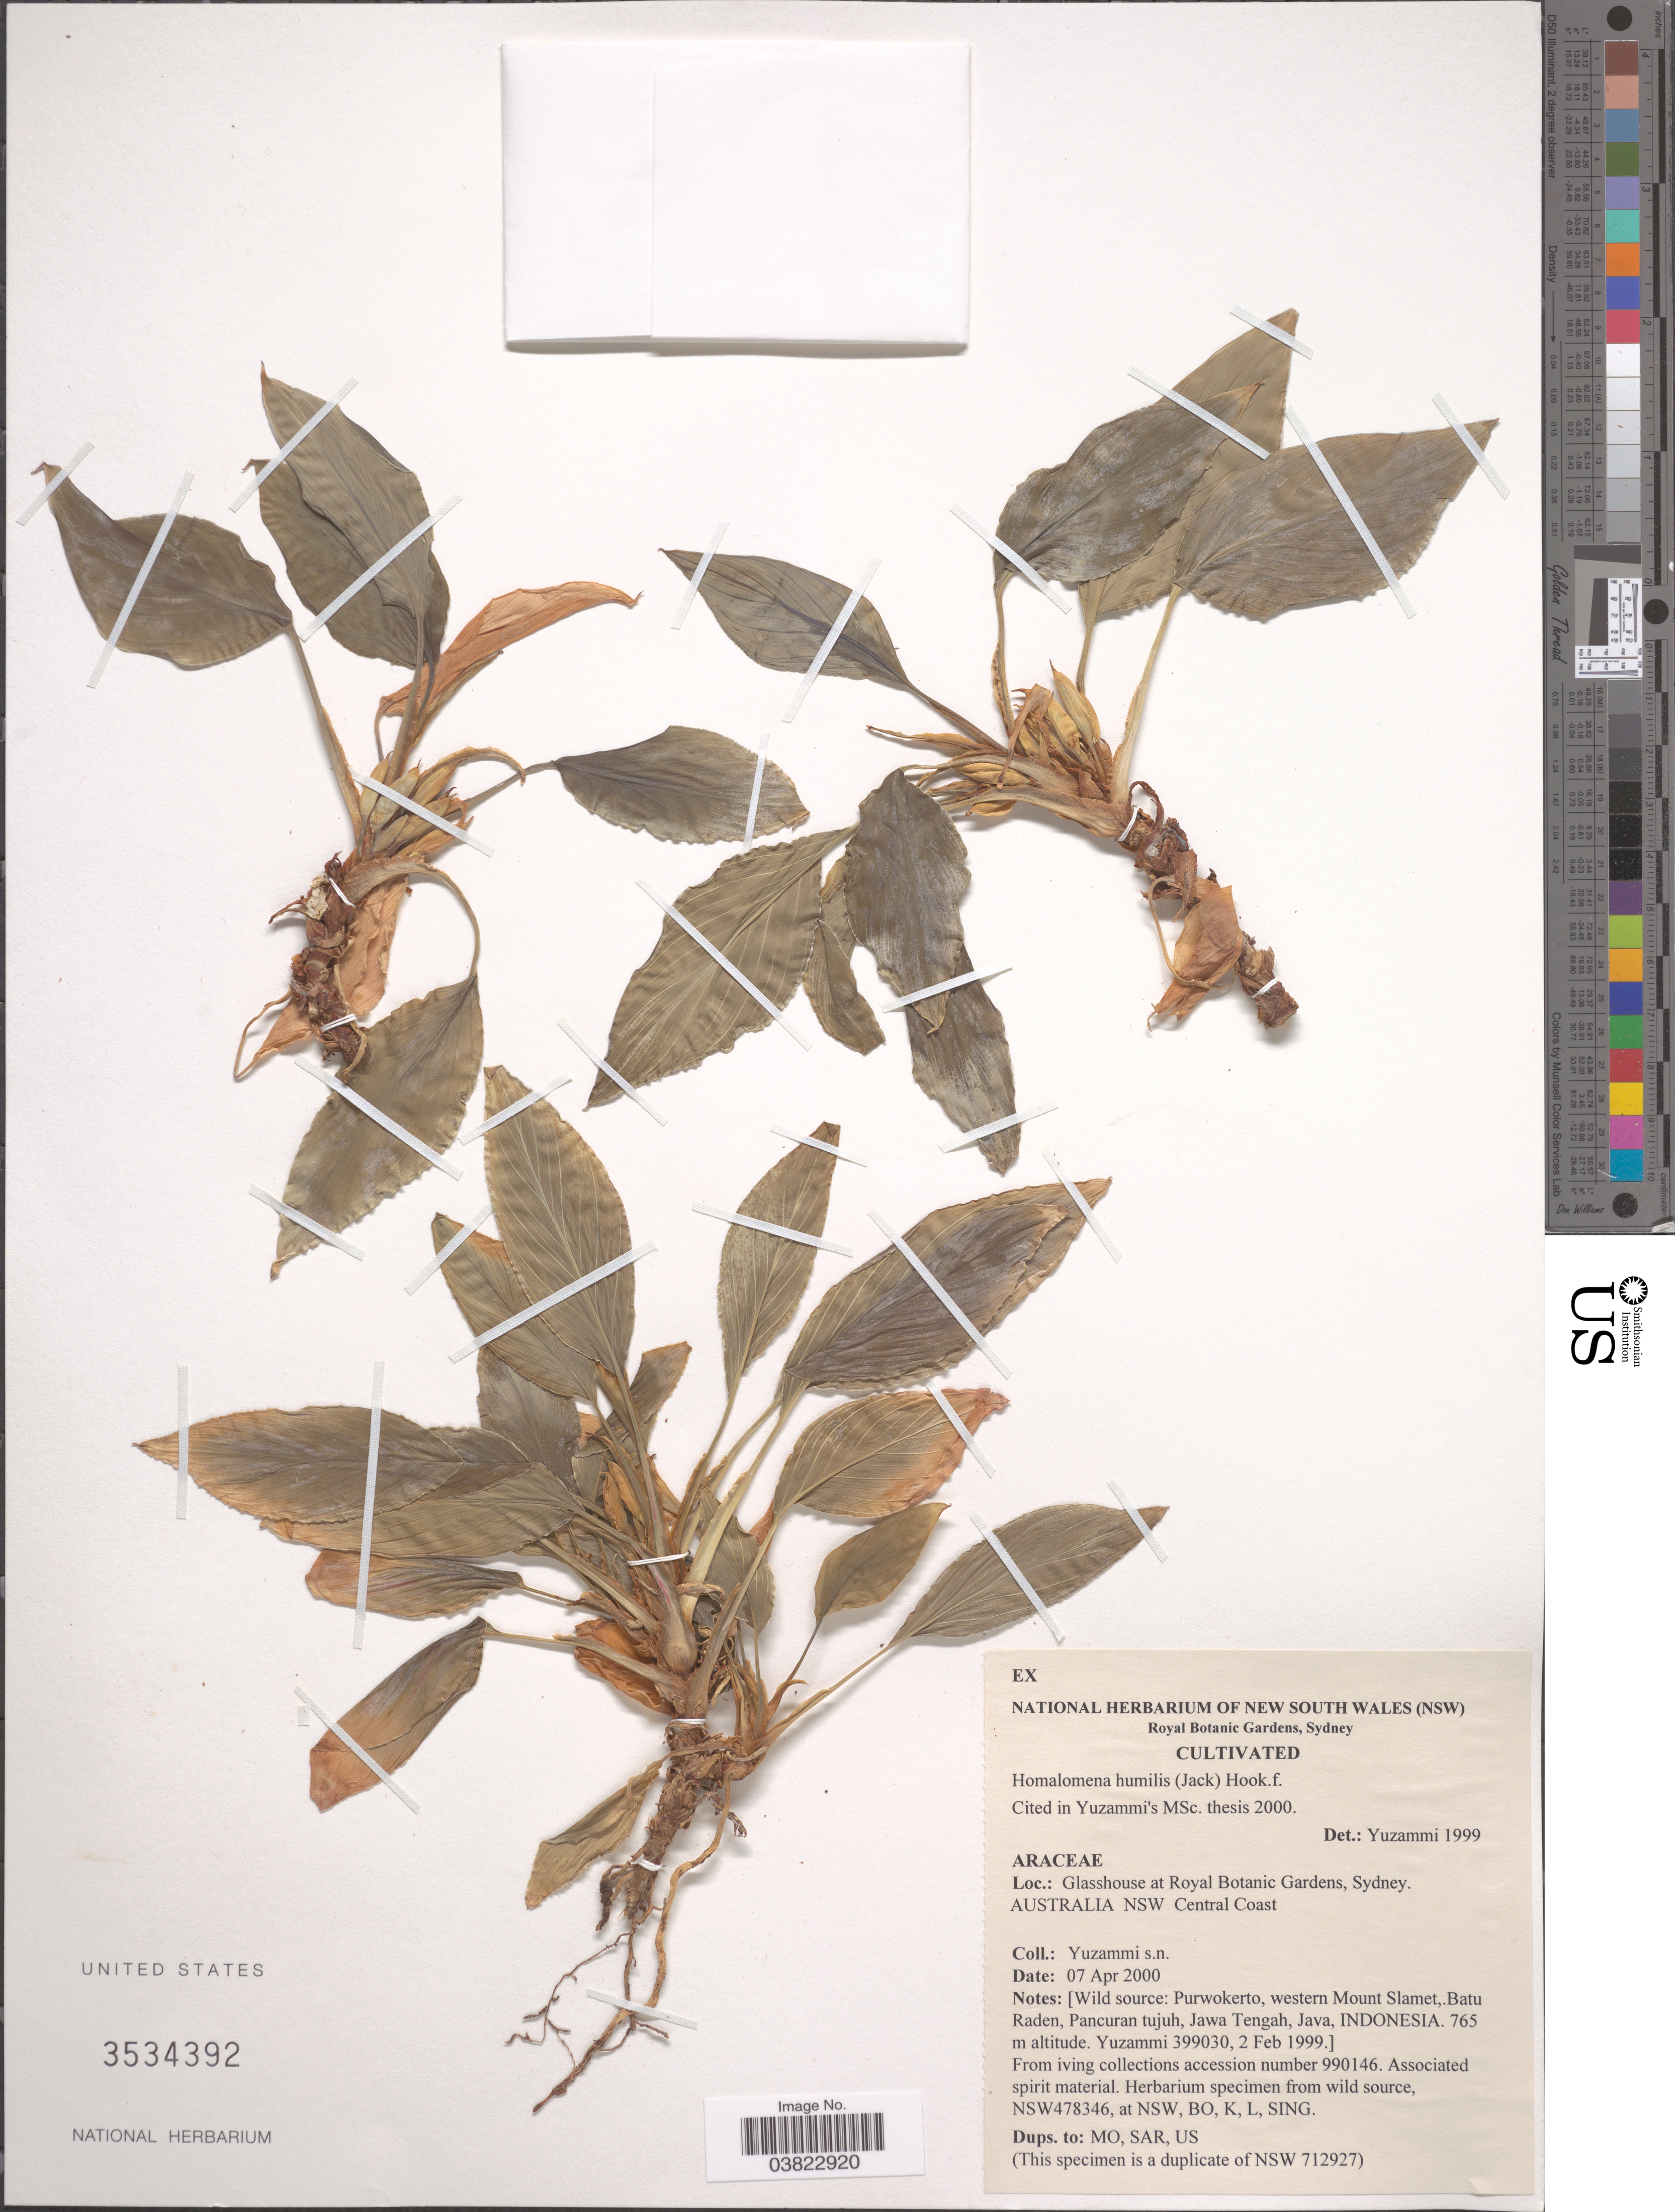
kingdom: Plantae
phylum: Tracheophyta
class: Liliopsida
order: Alismatales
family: Araceae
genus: Homalomena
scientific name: Homalomena humilis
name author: (Jack) Hook. f.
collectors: Yuzammi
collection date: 2000-04-07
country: Australia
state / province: New South Wales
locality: Glasshouse at Royal Botanic Gardens, Sydney. Central Coast.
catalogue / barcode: US 3534392